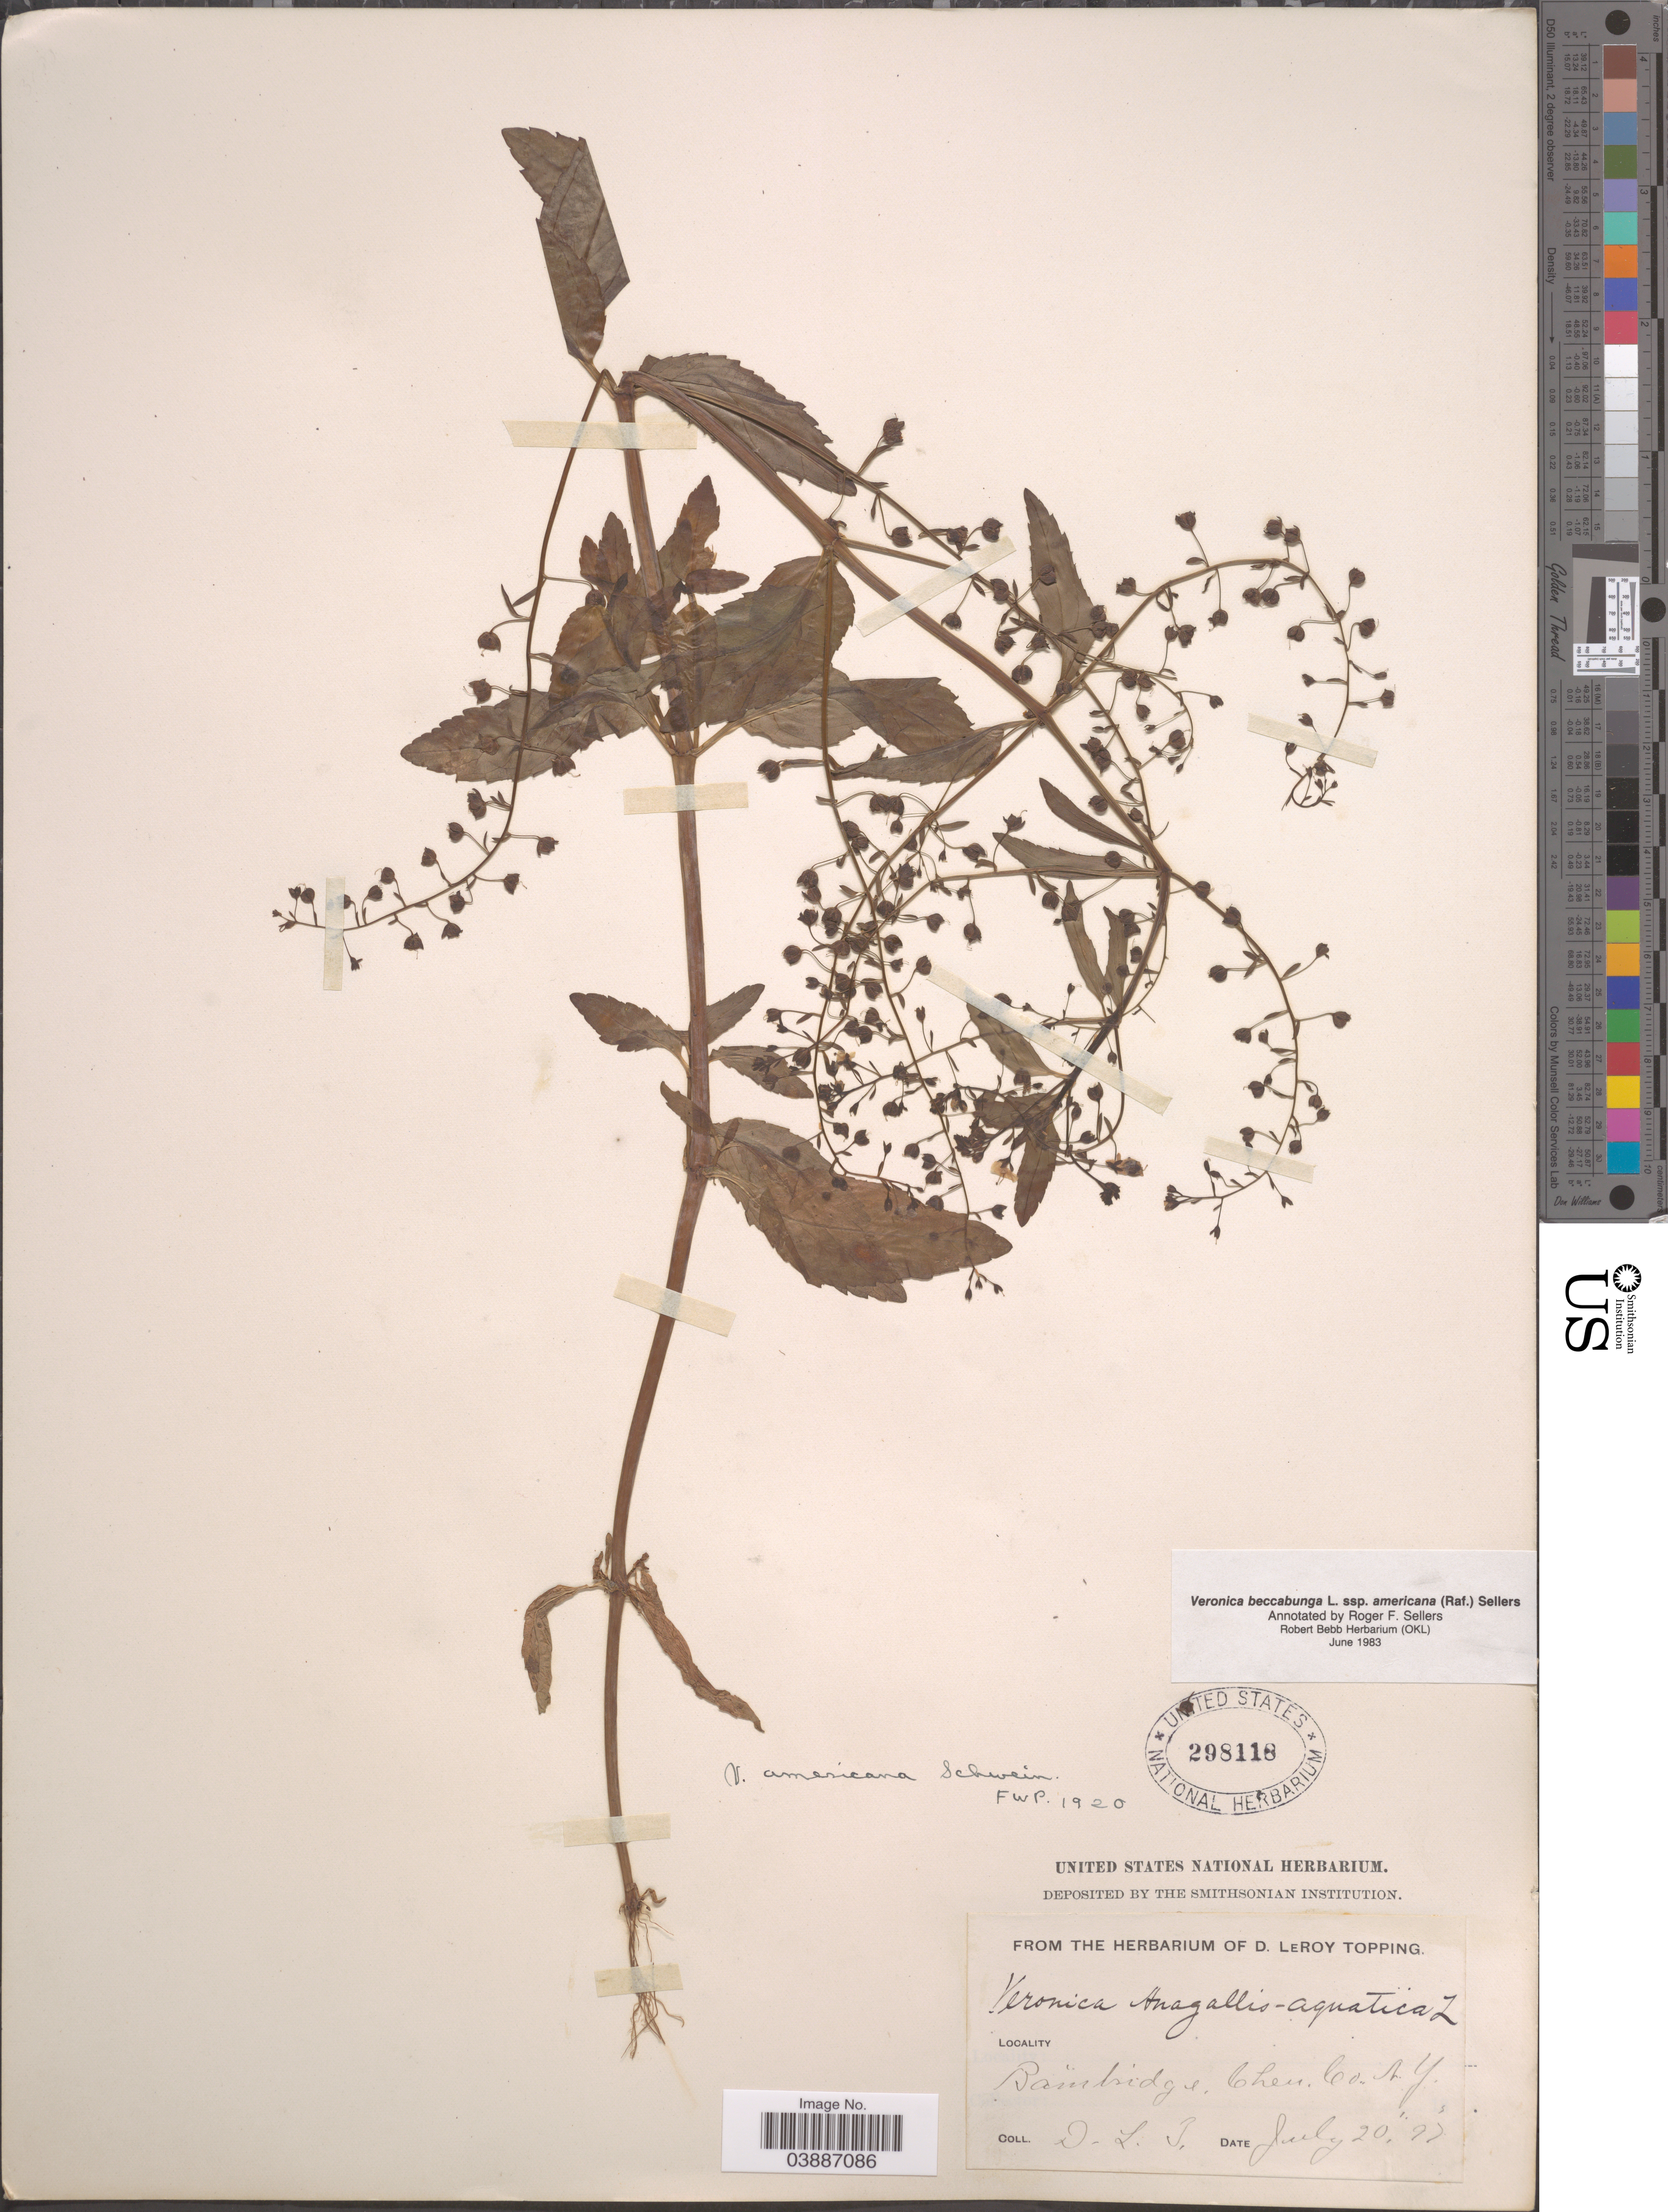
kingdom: Plantae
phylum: Tracheophyta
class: Magnoliopsida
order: Lamiales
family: Plantaginaceae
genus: Veronica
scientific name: Veronica beccabunga subsp. americana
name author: Raf.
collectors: D. L. Topping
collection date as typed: Transcribed d/m/y: 20/7/97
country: United States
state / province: New York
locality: Bainbridge, Chen. Co.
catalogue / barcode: US 298118